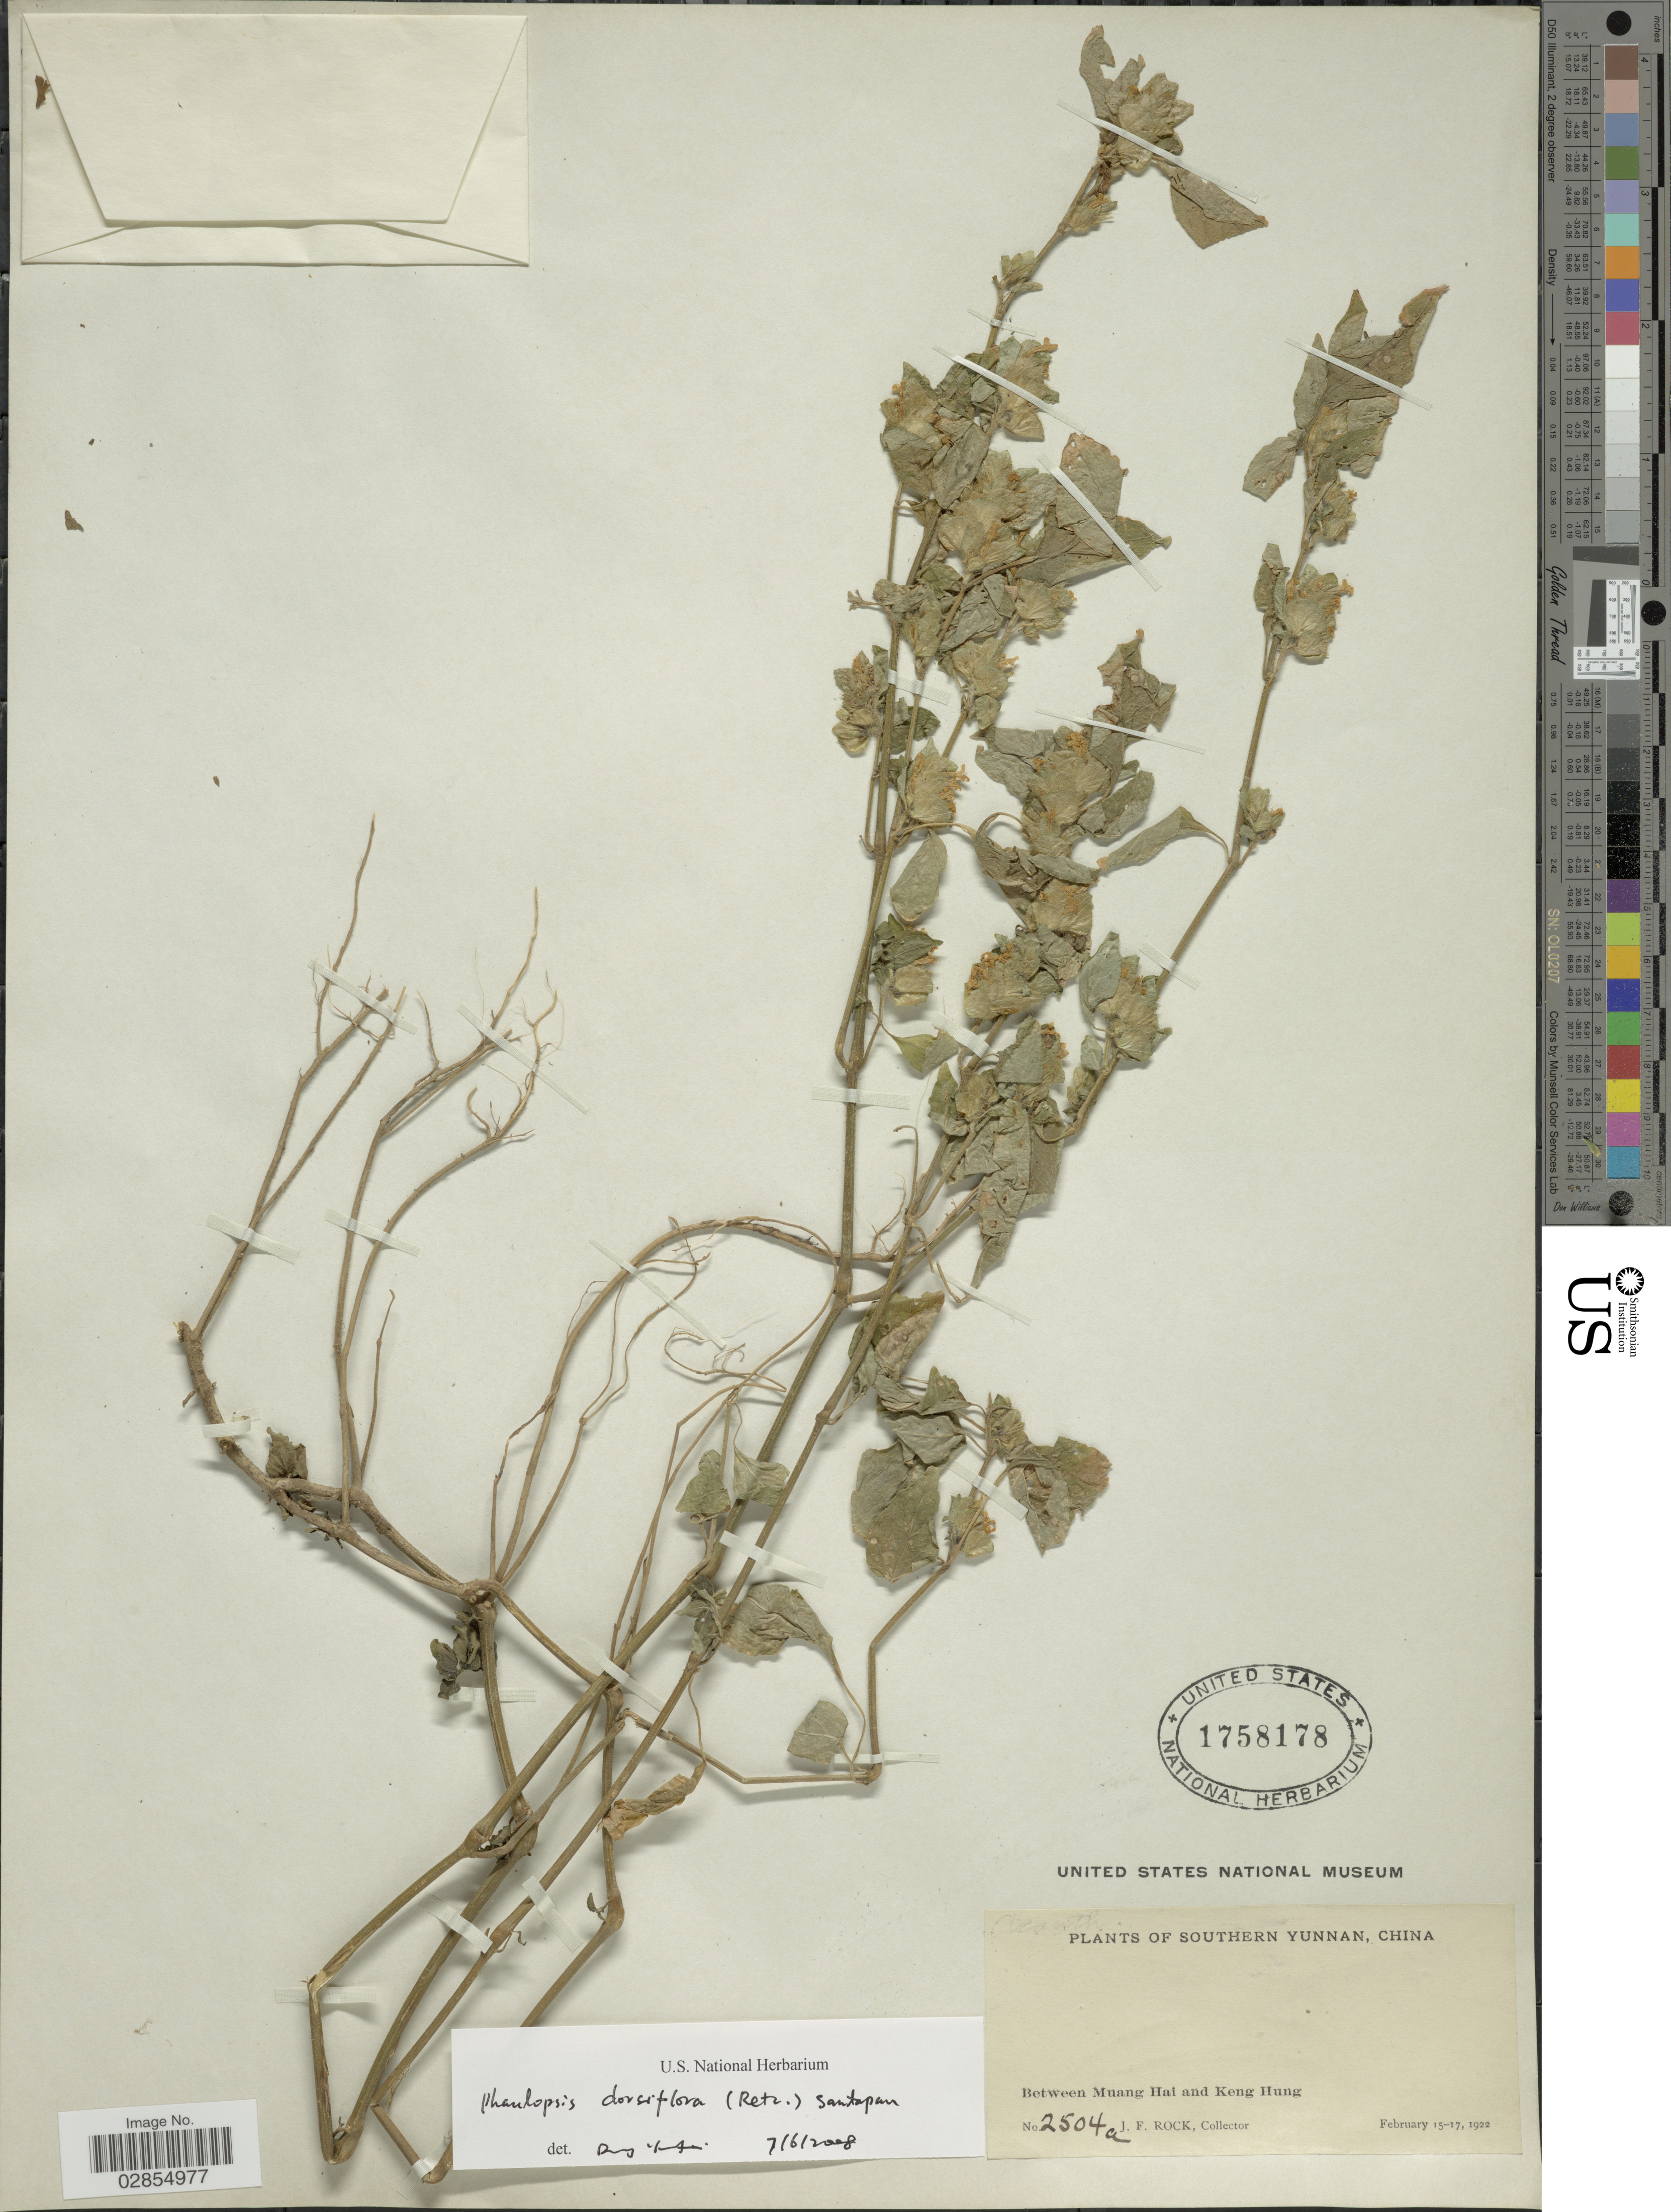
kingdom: Plantae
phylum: Tracheophyta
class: Magnoliopsida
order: Lamiales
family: Acanthaceae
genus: Phaulopsis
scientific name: Phaulopsis dorsiflora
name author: (Retz.) Santapau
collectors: J. Rock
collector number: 2504a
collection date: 1922-02-15/1922-02-17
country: China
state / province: Yunnan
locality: Southern Yunnan, Between Muang Hai and Keng Hung.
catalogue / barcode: US 1758178